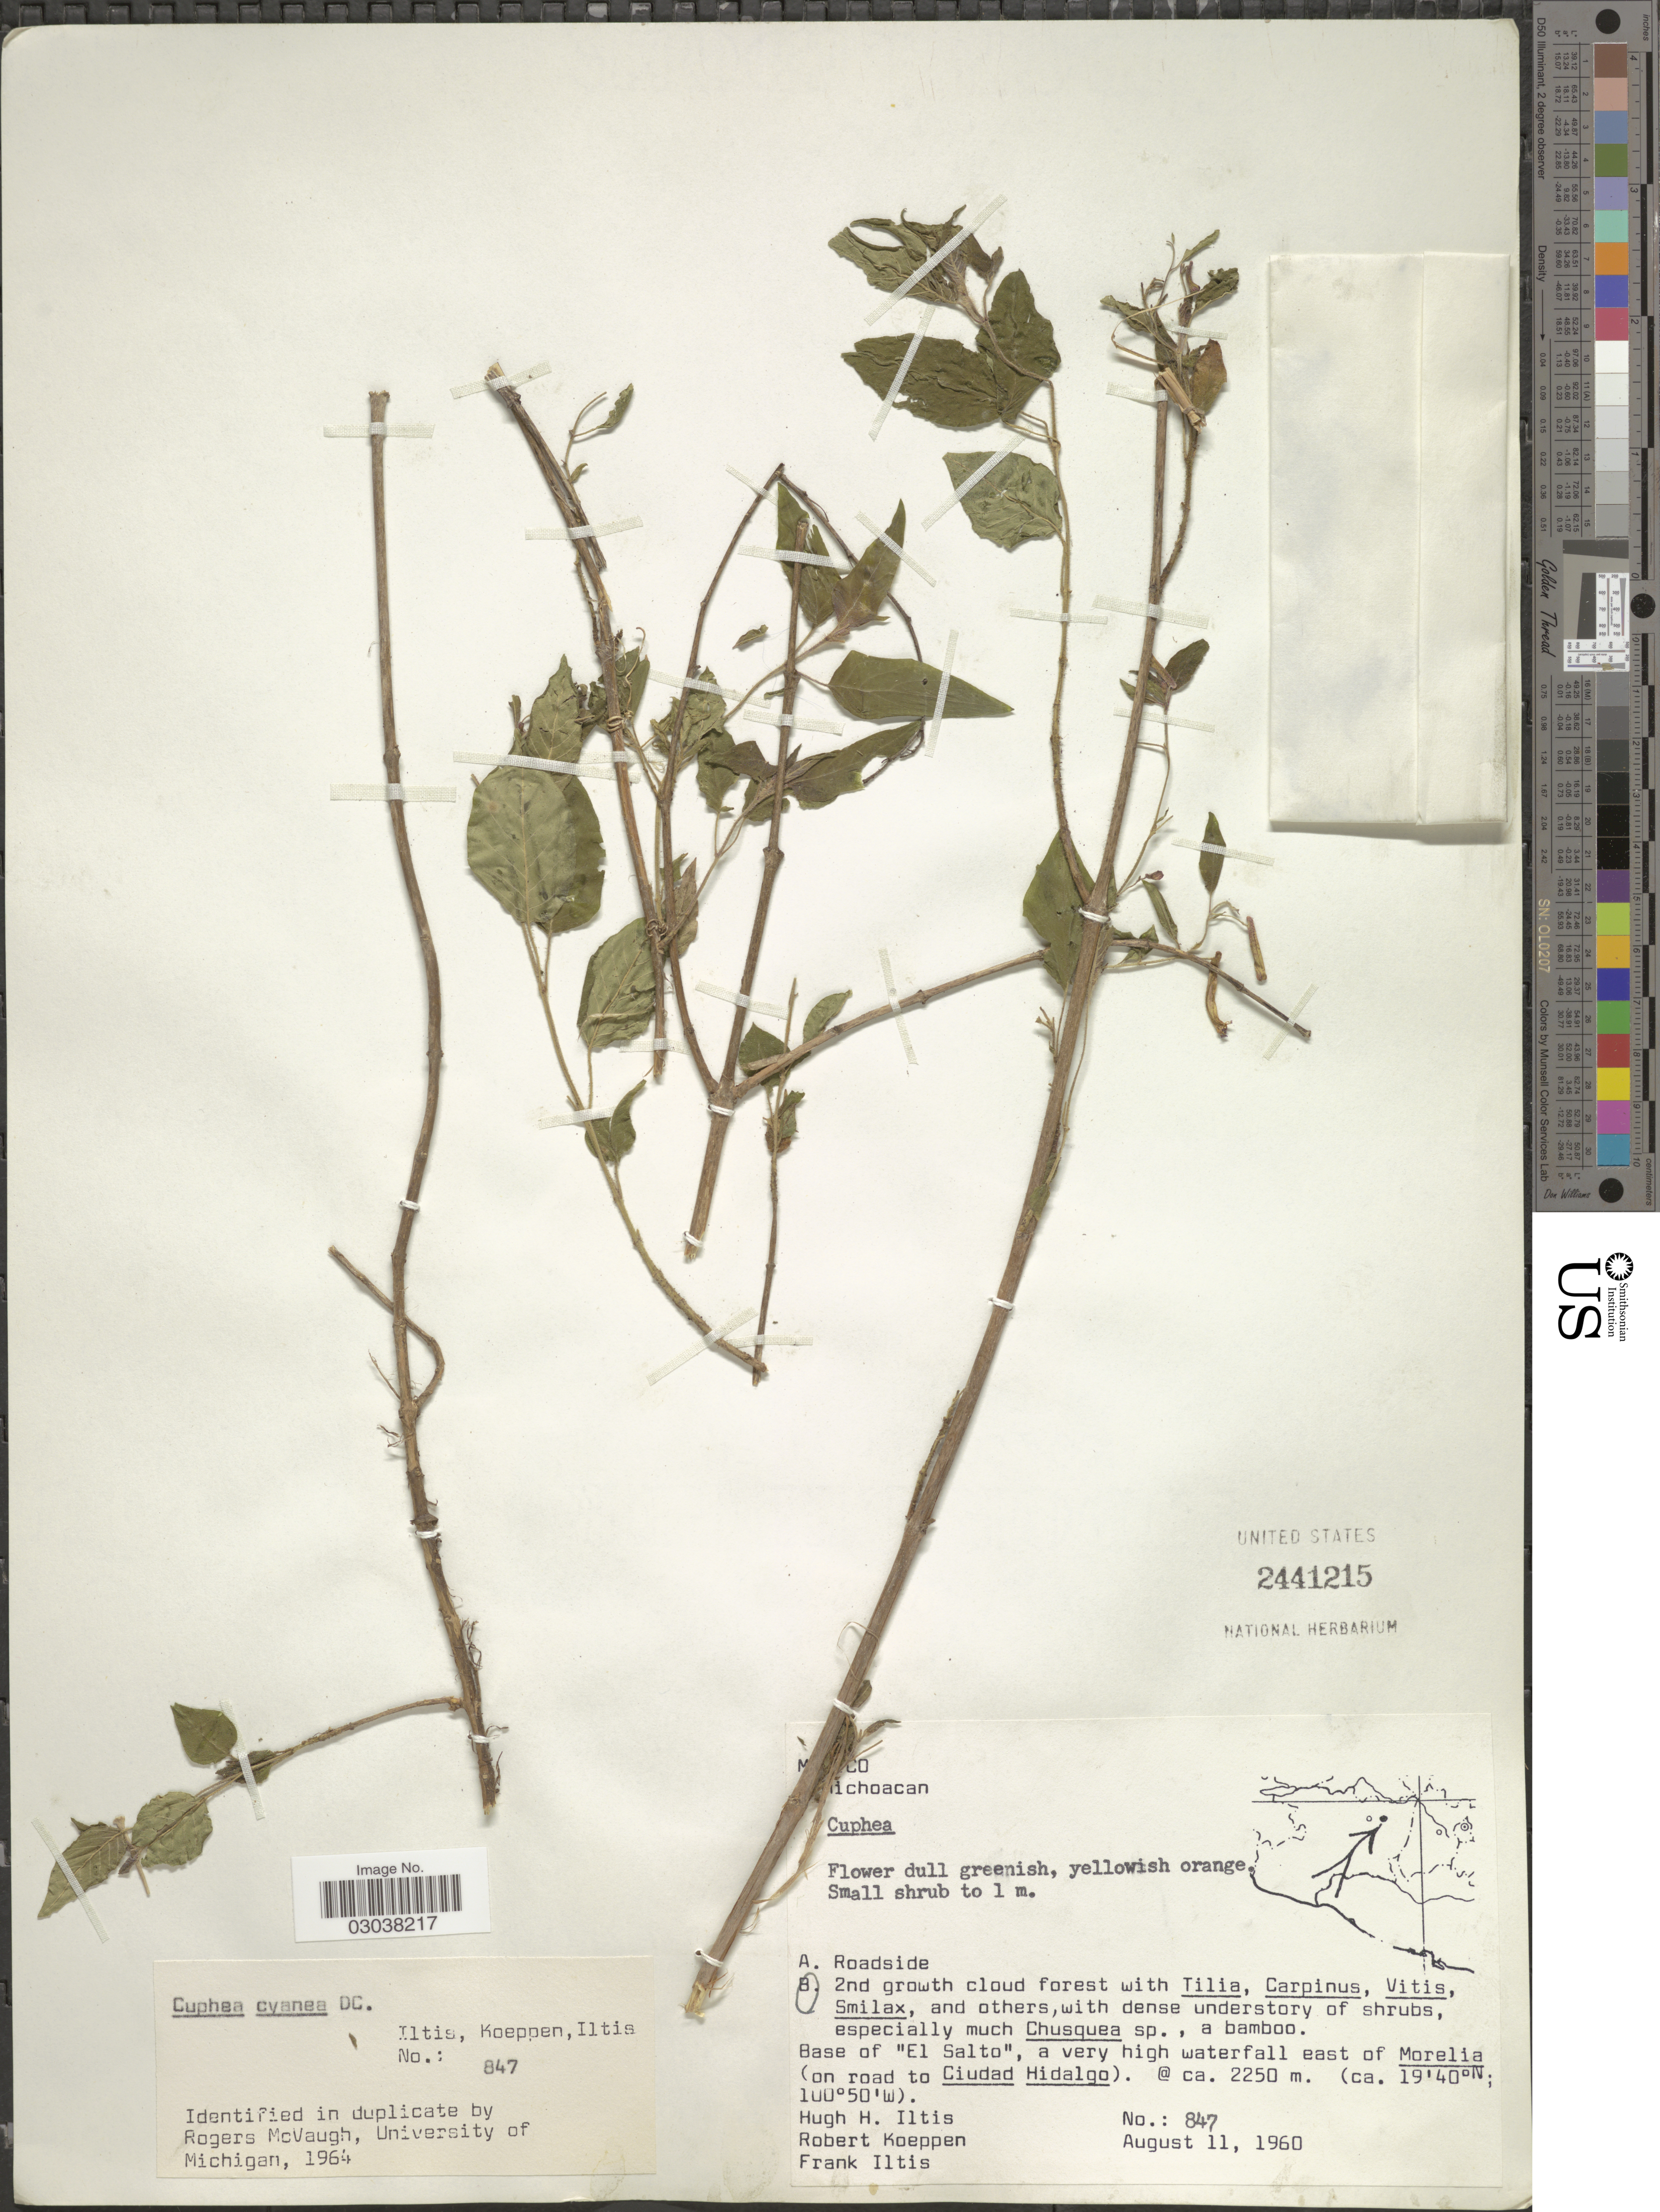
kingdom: Plantae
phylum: Tracheophyta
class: Magnoliopsida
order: Myrtales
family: Lythraceae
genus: Cuphea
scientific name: Cuphea cyanea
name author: DC.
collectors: H. Iltis, R. C. Koeppen & F. S. Iltis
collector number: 847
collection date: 1960-08-11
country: Mexico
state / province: Michoacán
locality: Base of "El Salto", a very high waterfall east of Morelia (on road to Ciudad Hidalgo).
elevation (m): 2250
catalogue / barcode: US 2441215